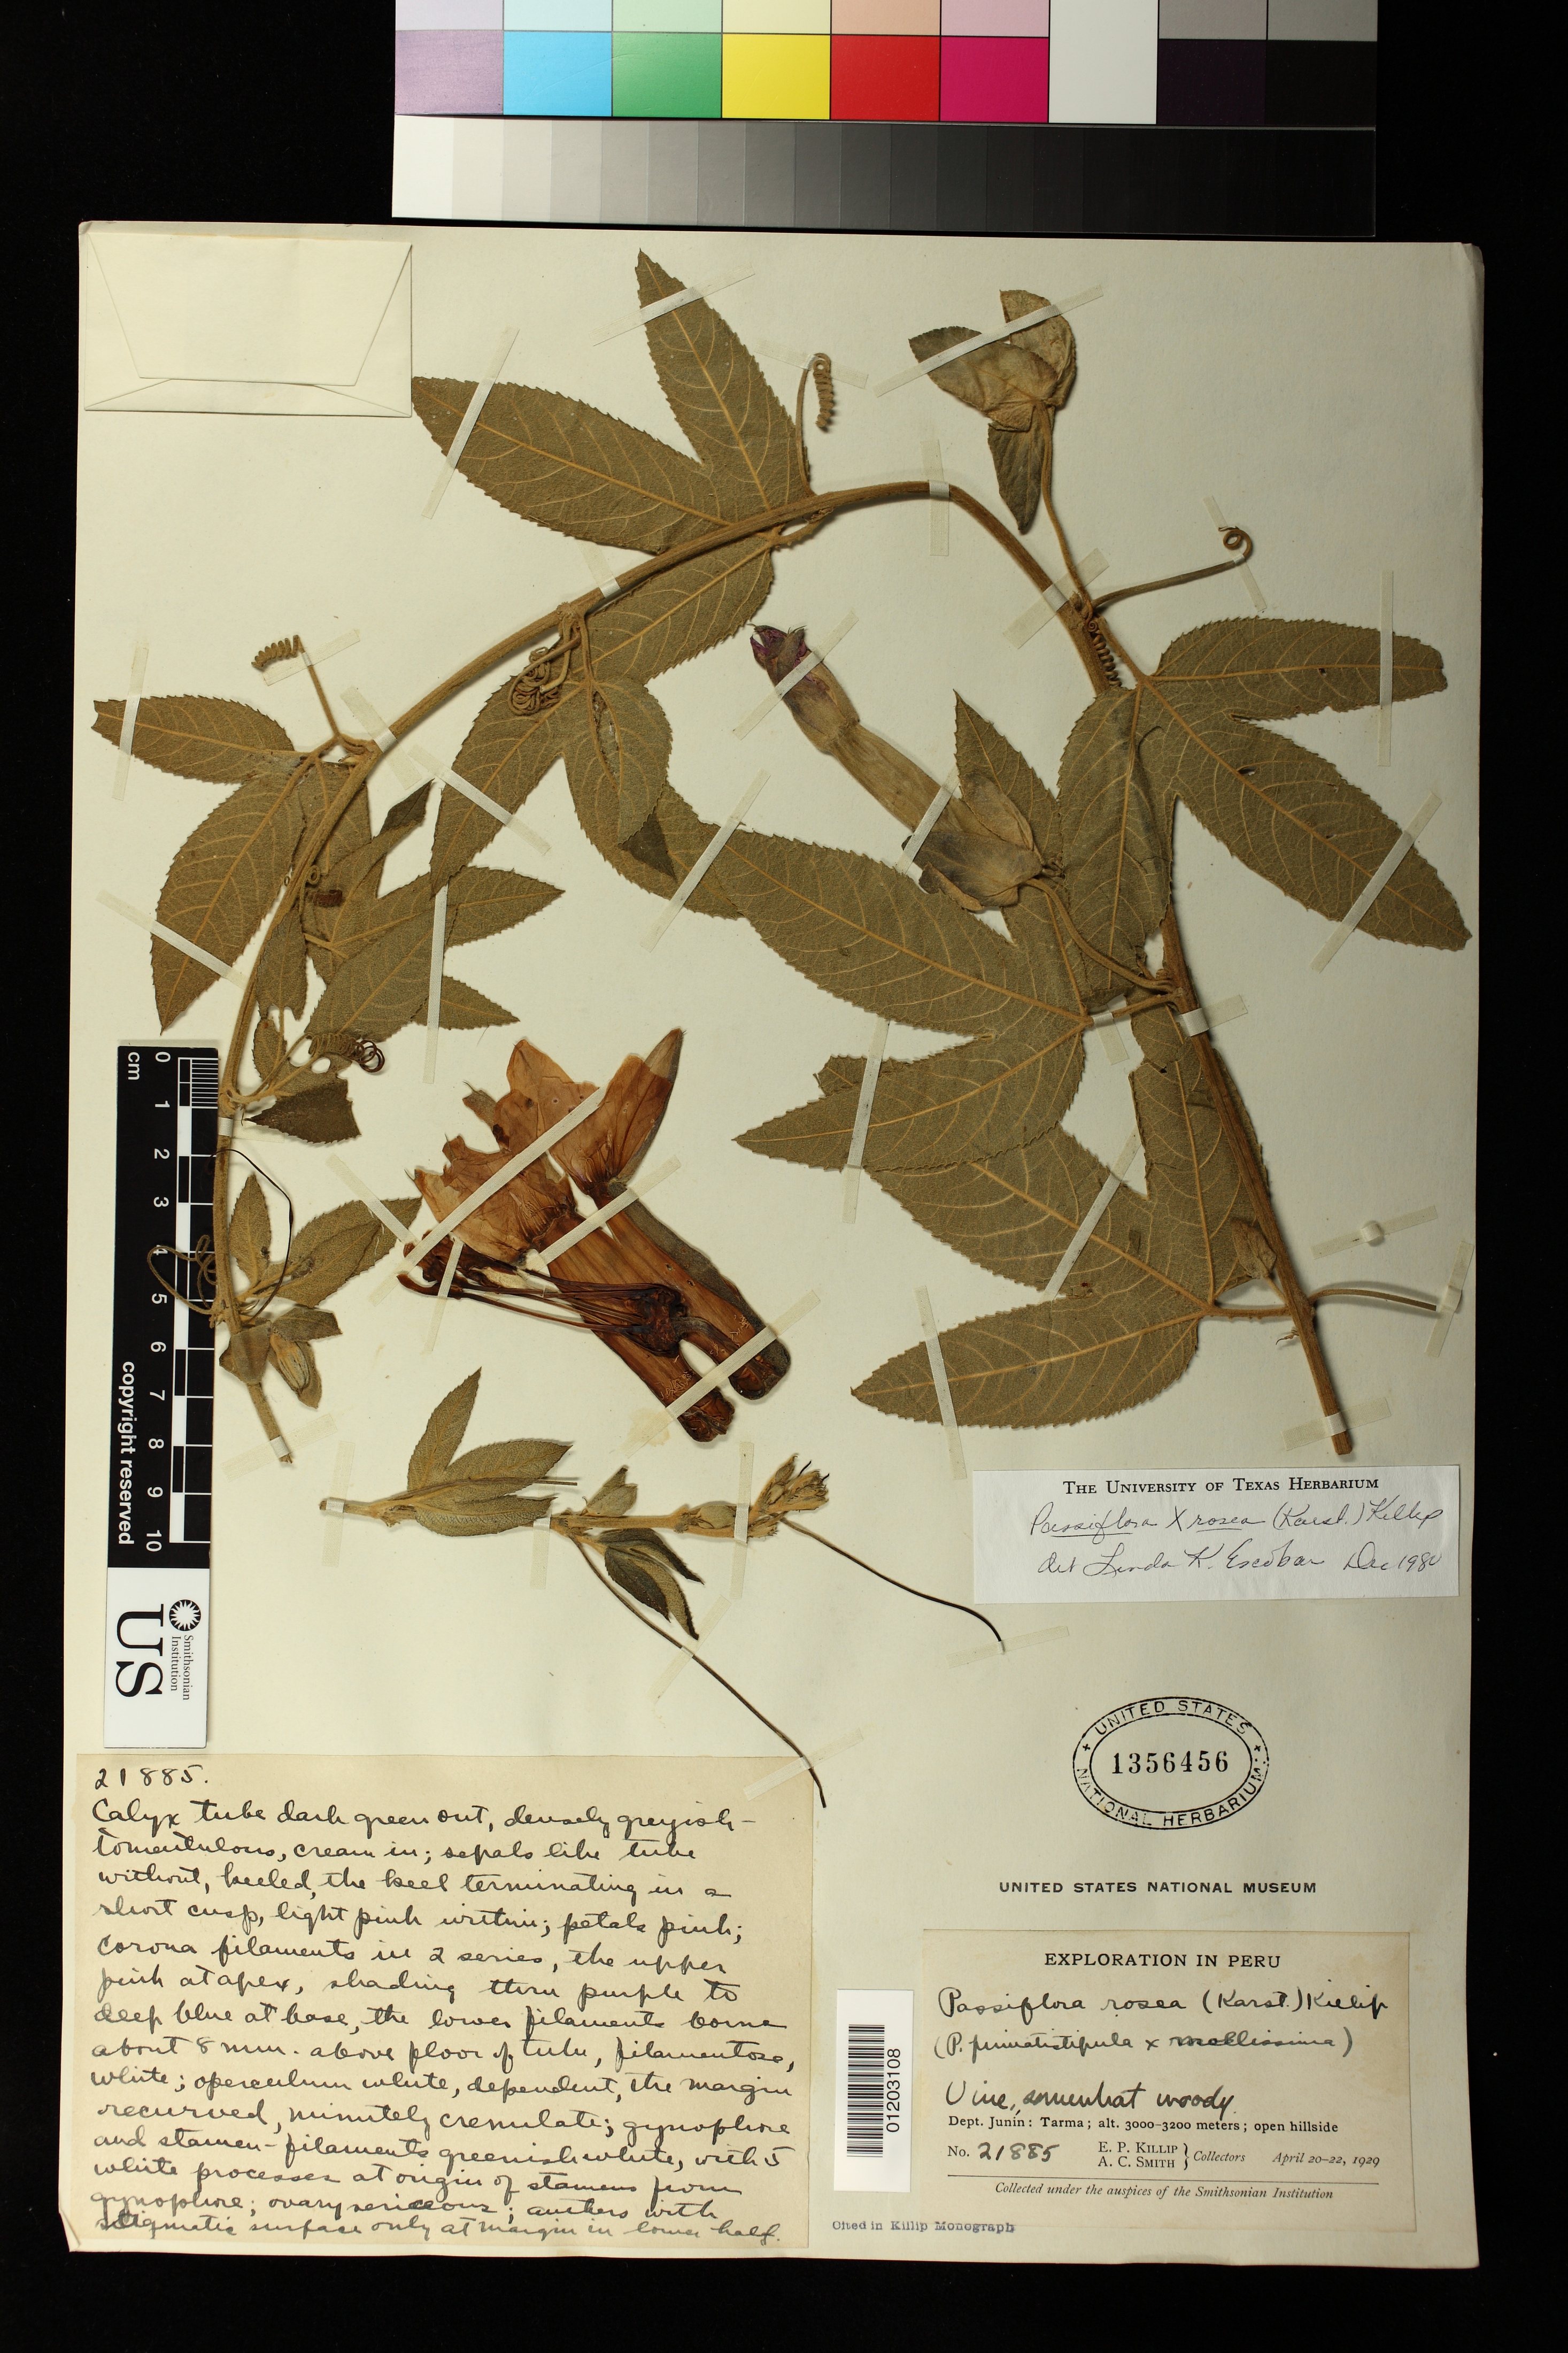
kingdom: Plantae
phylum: Tracheophyta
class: Magnoliopsida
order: Malpighiales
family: Passifloraceae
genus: Passiflora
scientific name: Passiflora x rosea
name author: (H. Karst.) Killip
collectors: E. P. Killip & A. C. Smith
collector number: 21885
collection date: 1929-04-20/1929-04-22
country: Peru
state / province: Junín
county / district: Tarma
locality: Open hillside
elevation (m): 3000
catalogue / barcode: US 1356456